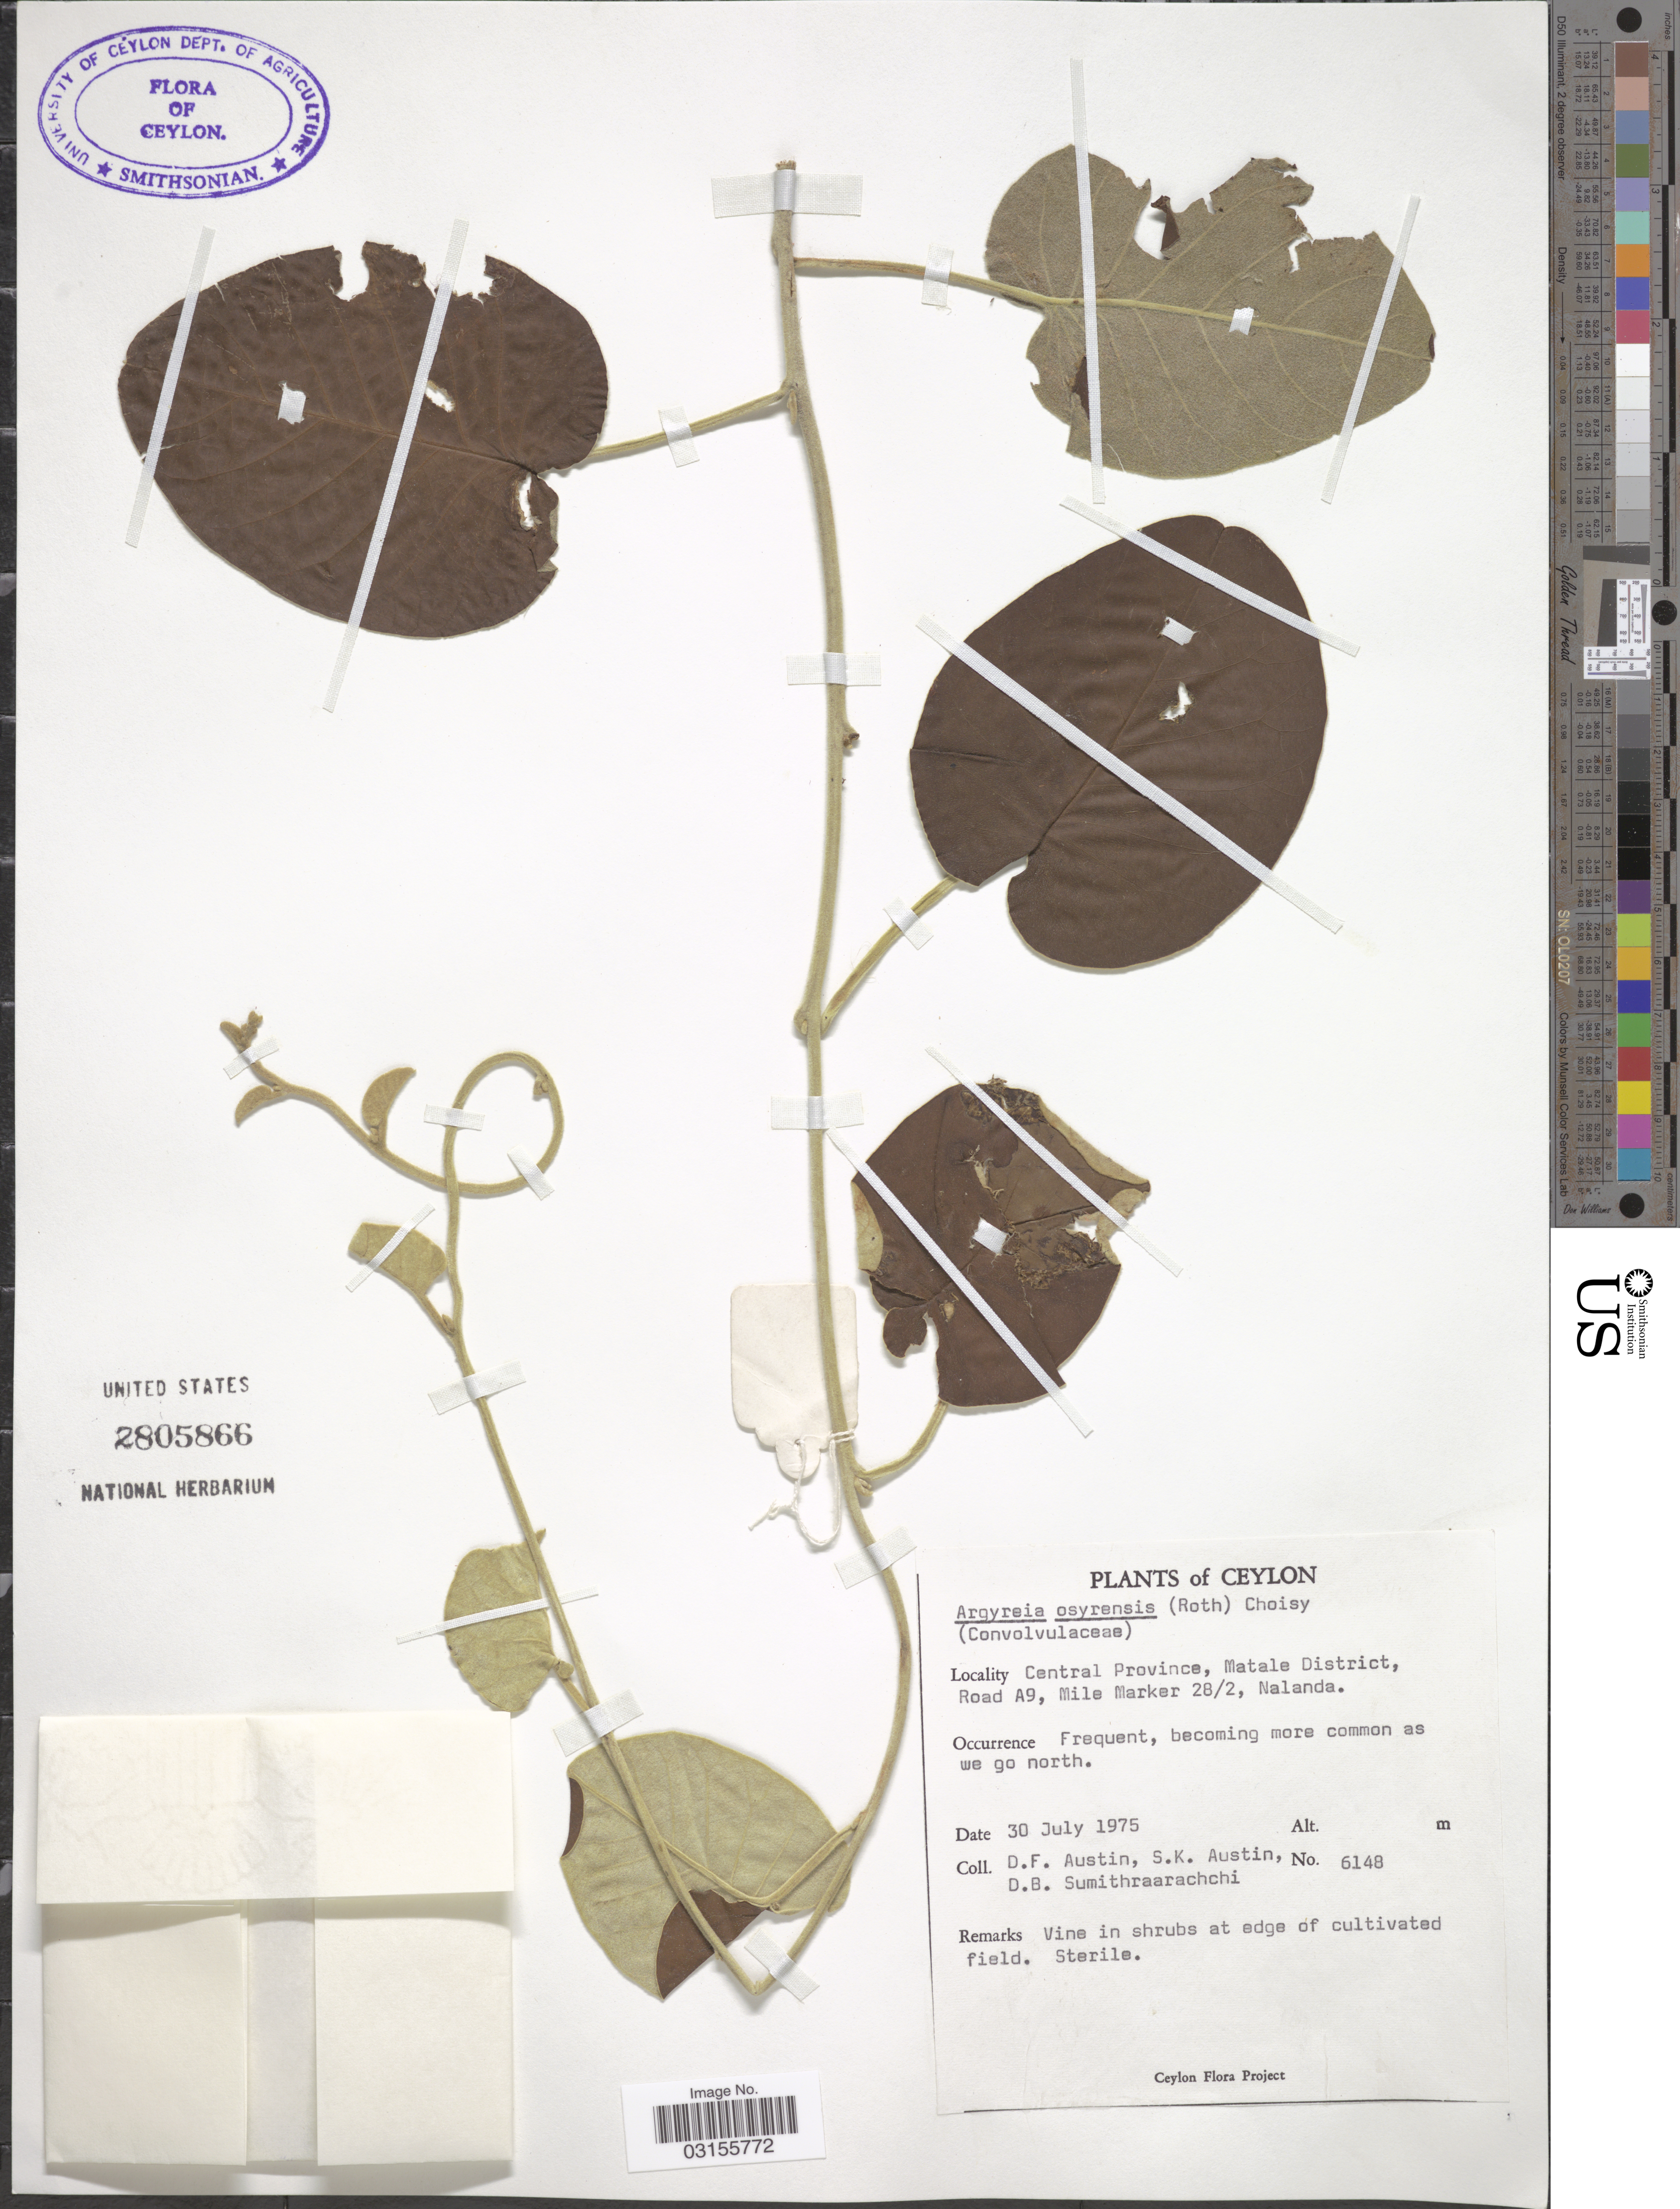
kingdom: Plantae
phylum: Tracheophyta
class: Magnoliopsida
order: Solanales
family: Convolvulaceae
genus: Argyreia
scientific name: Argyreia osyrensis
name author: Choisy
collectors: D. Austin, S. Austin & D. B. Sumithraarachchi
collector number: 6148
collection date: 1975-07-30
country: Sri Lanka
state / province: Central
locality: Ceylon. Matale District, Road A9, Mile Marker 28/2, Nalanda.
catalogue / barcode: US 2805866